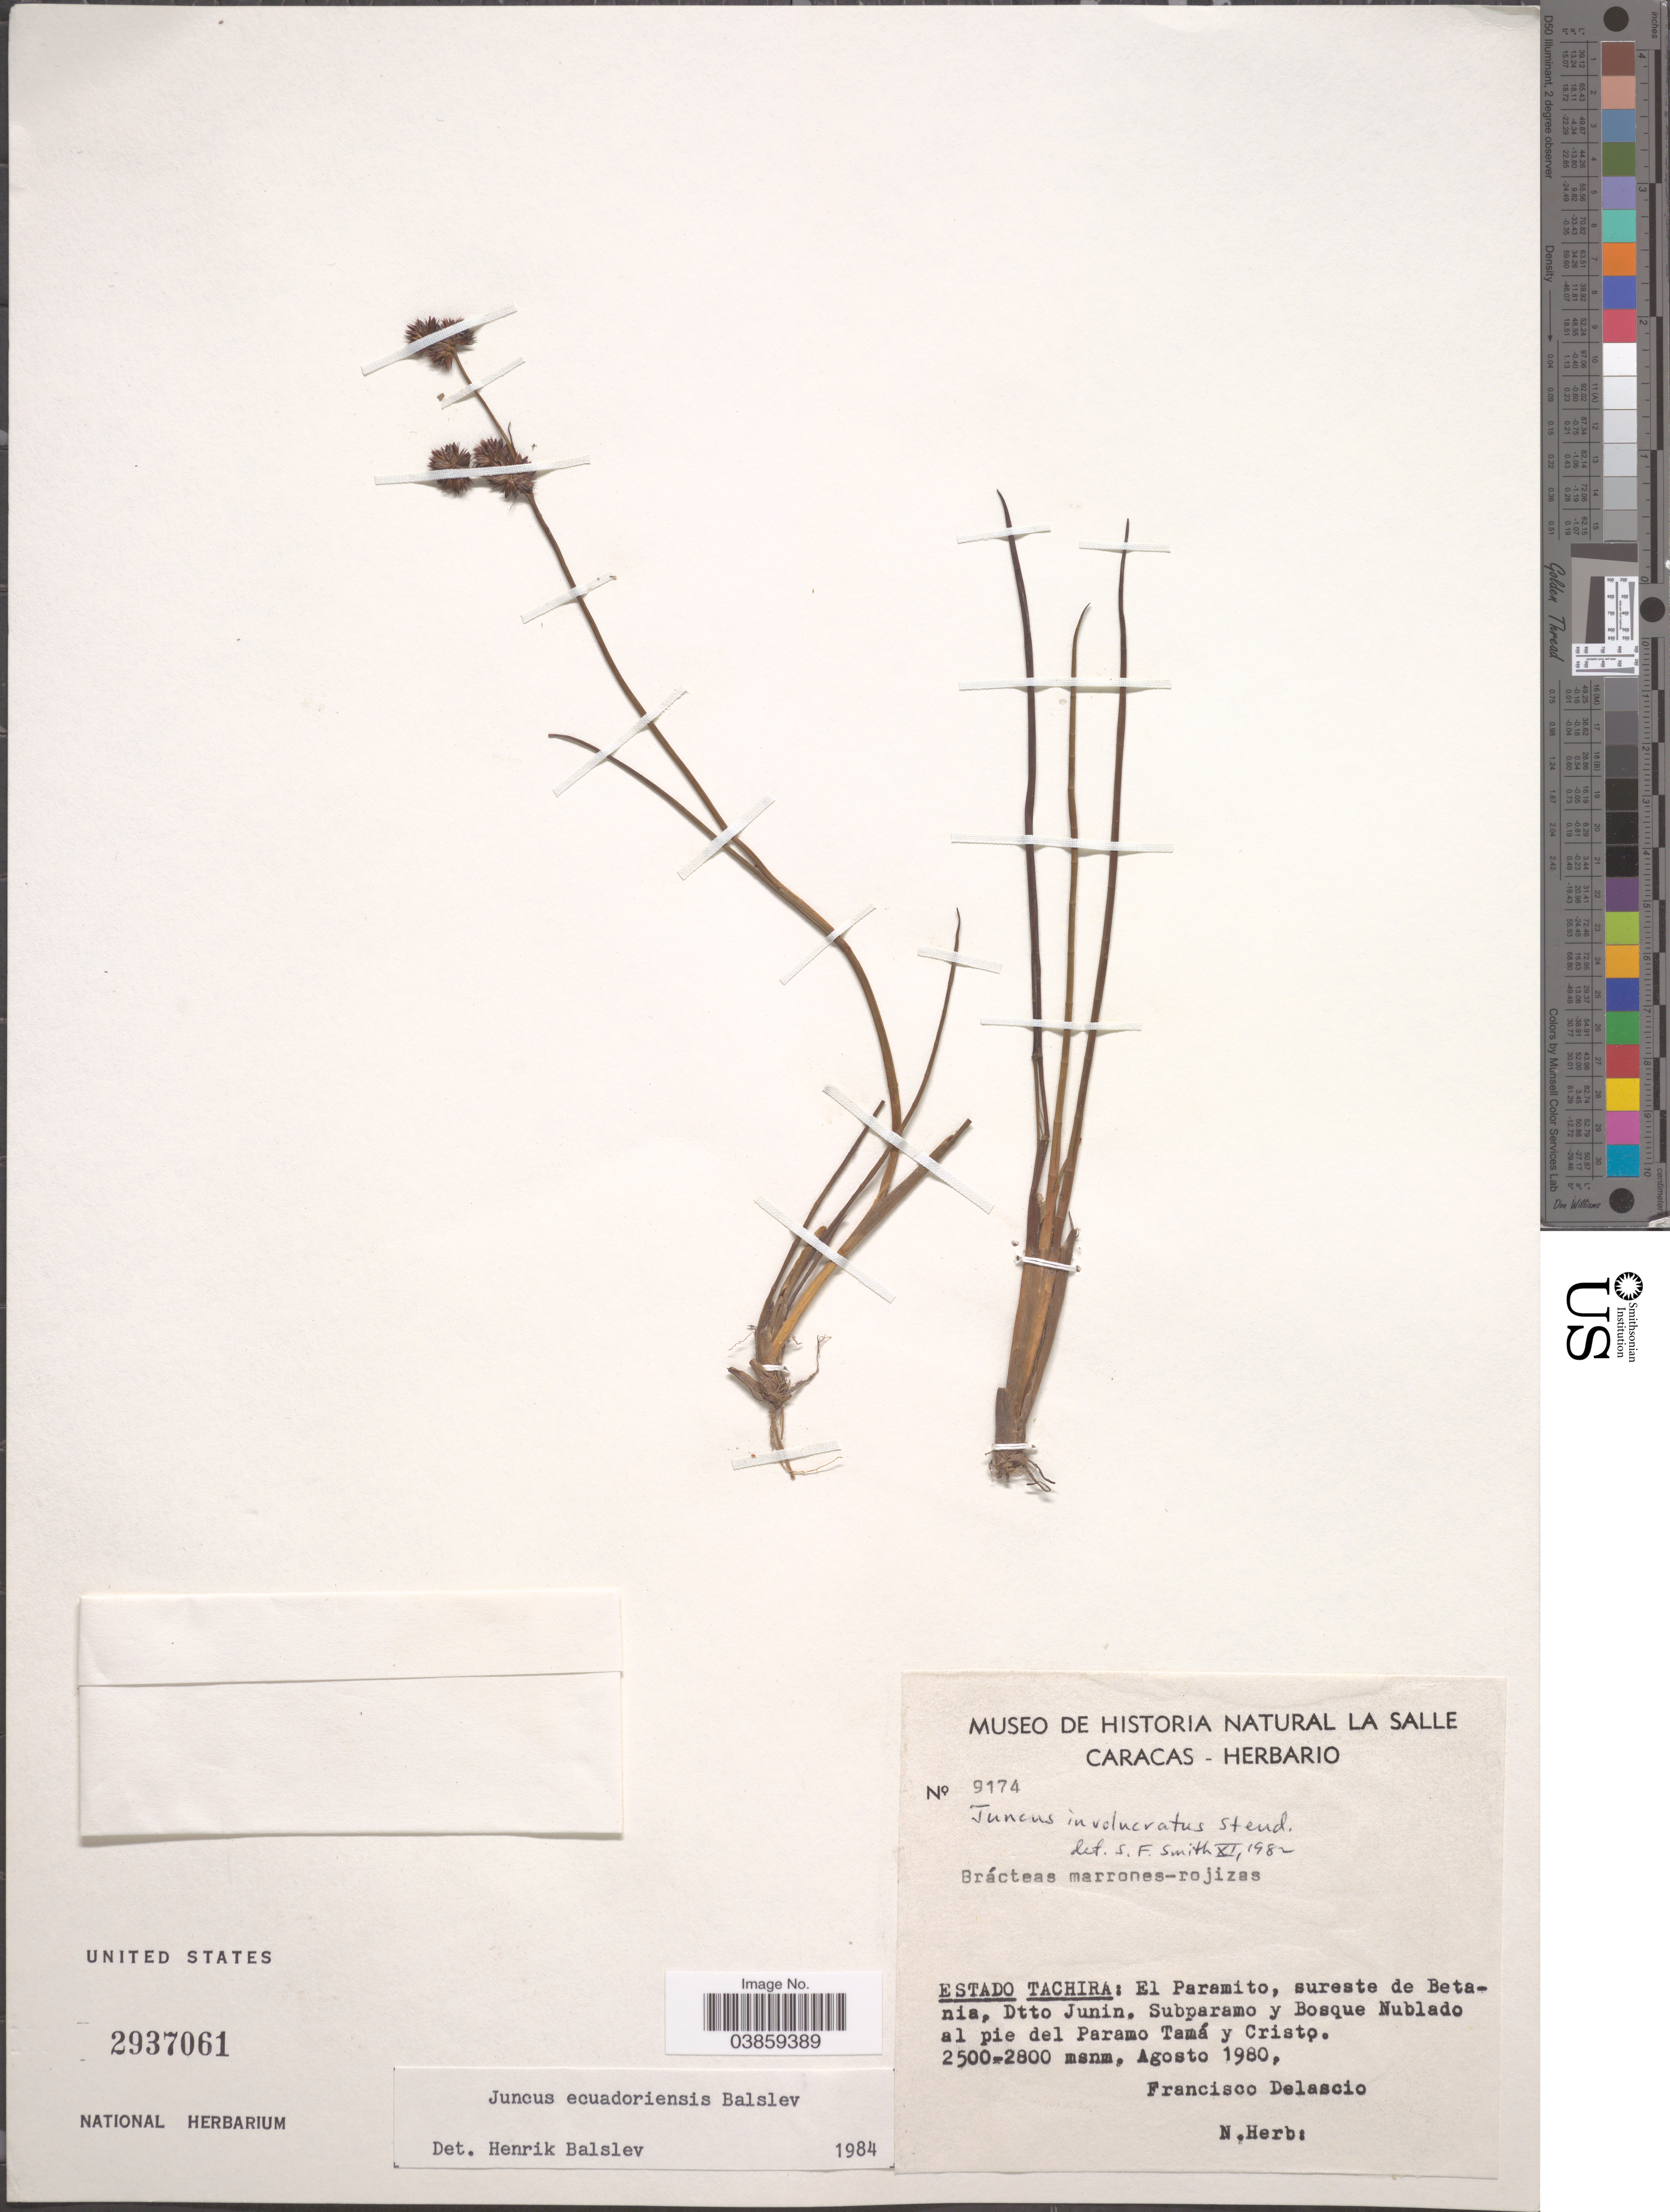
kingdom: Plantae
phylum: Tracheophyta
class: Liliopsida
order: Poales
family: Juncaceae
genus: Juncus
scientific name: Juncus ecuadoriensis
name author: Balslev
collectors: F. Delascio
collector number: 9174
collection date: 1980-08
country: Venezuela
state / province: Tachira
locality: El Paramito, sureste de Betania, Dtto Junin. Subparamo y Bosque Nublado al pie del Paramo Tamá y Cristo.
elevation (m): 2500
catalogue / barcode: US 2937061